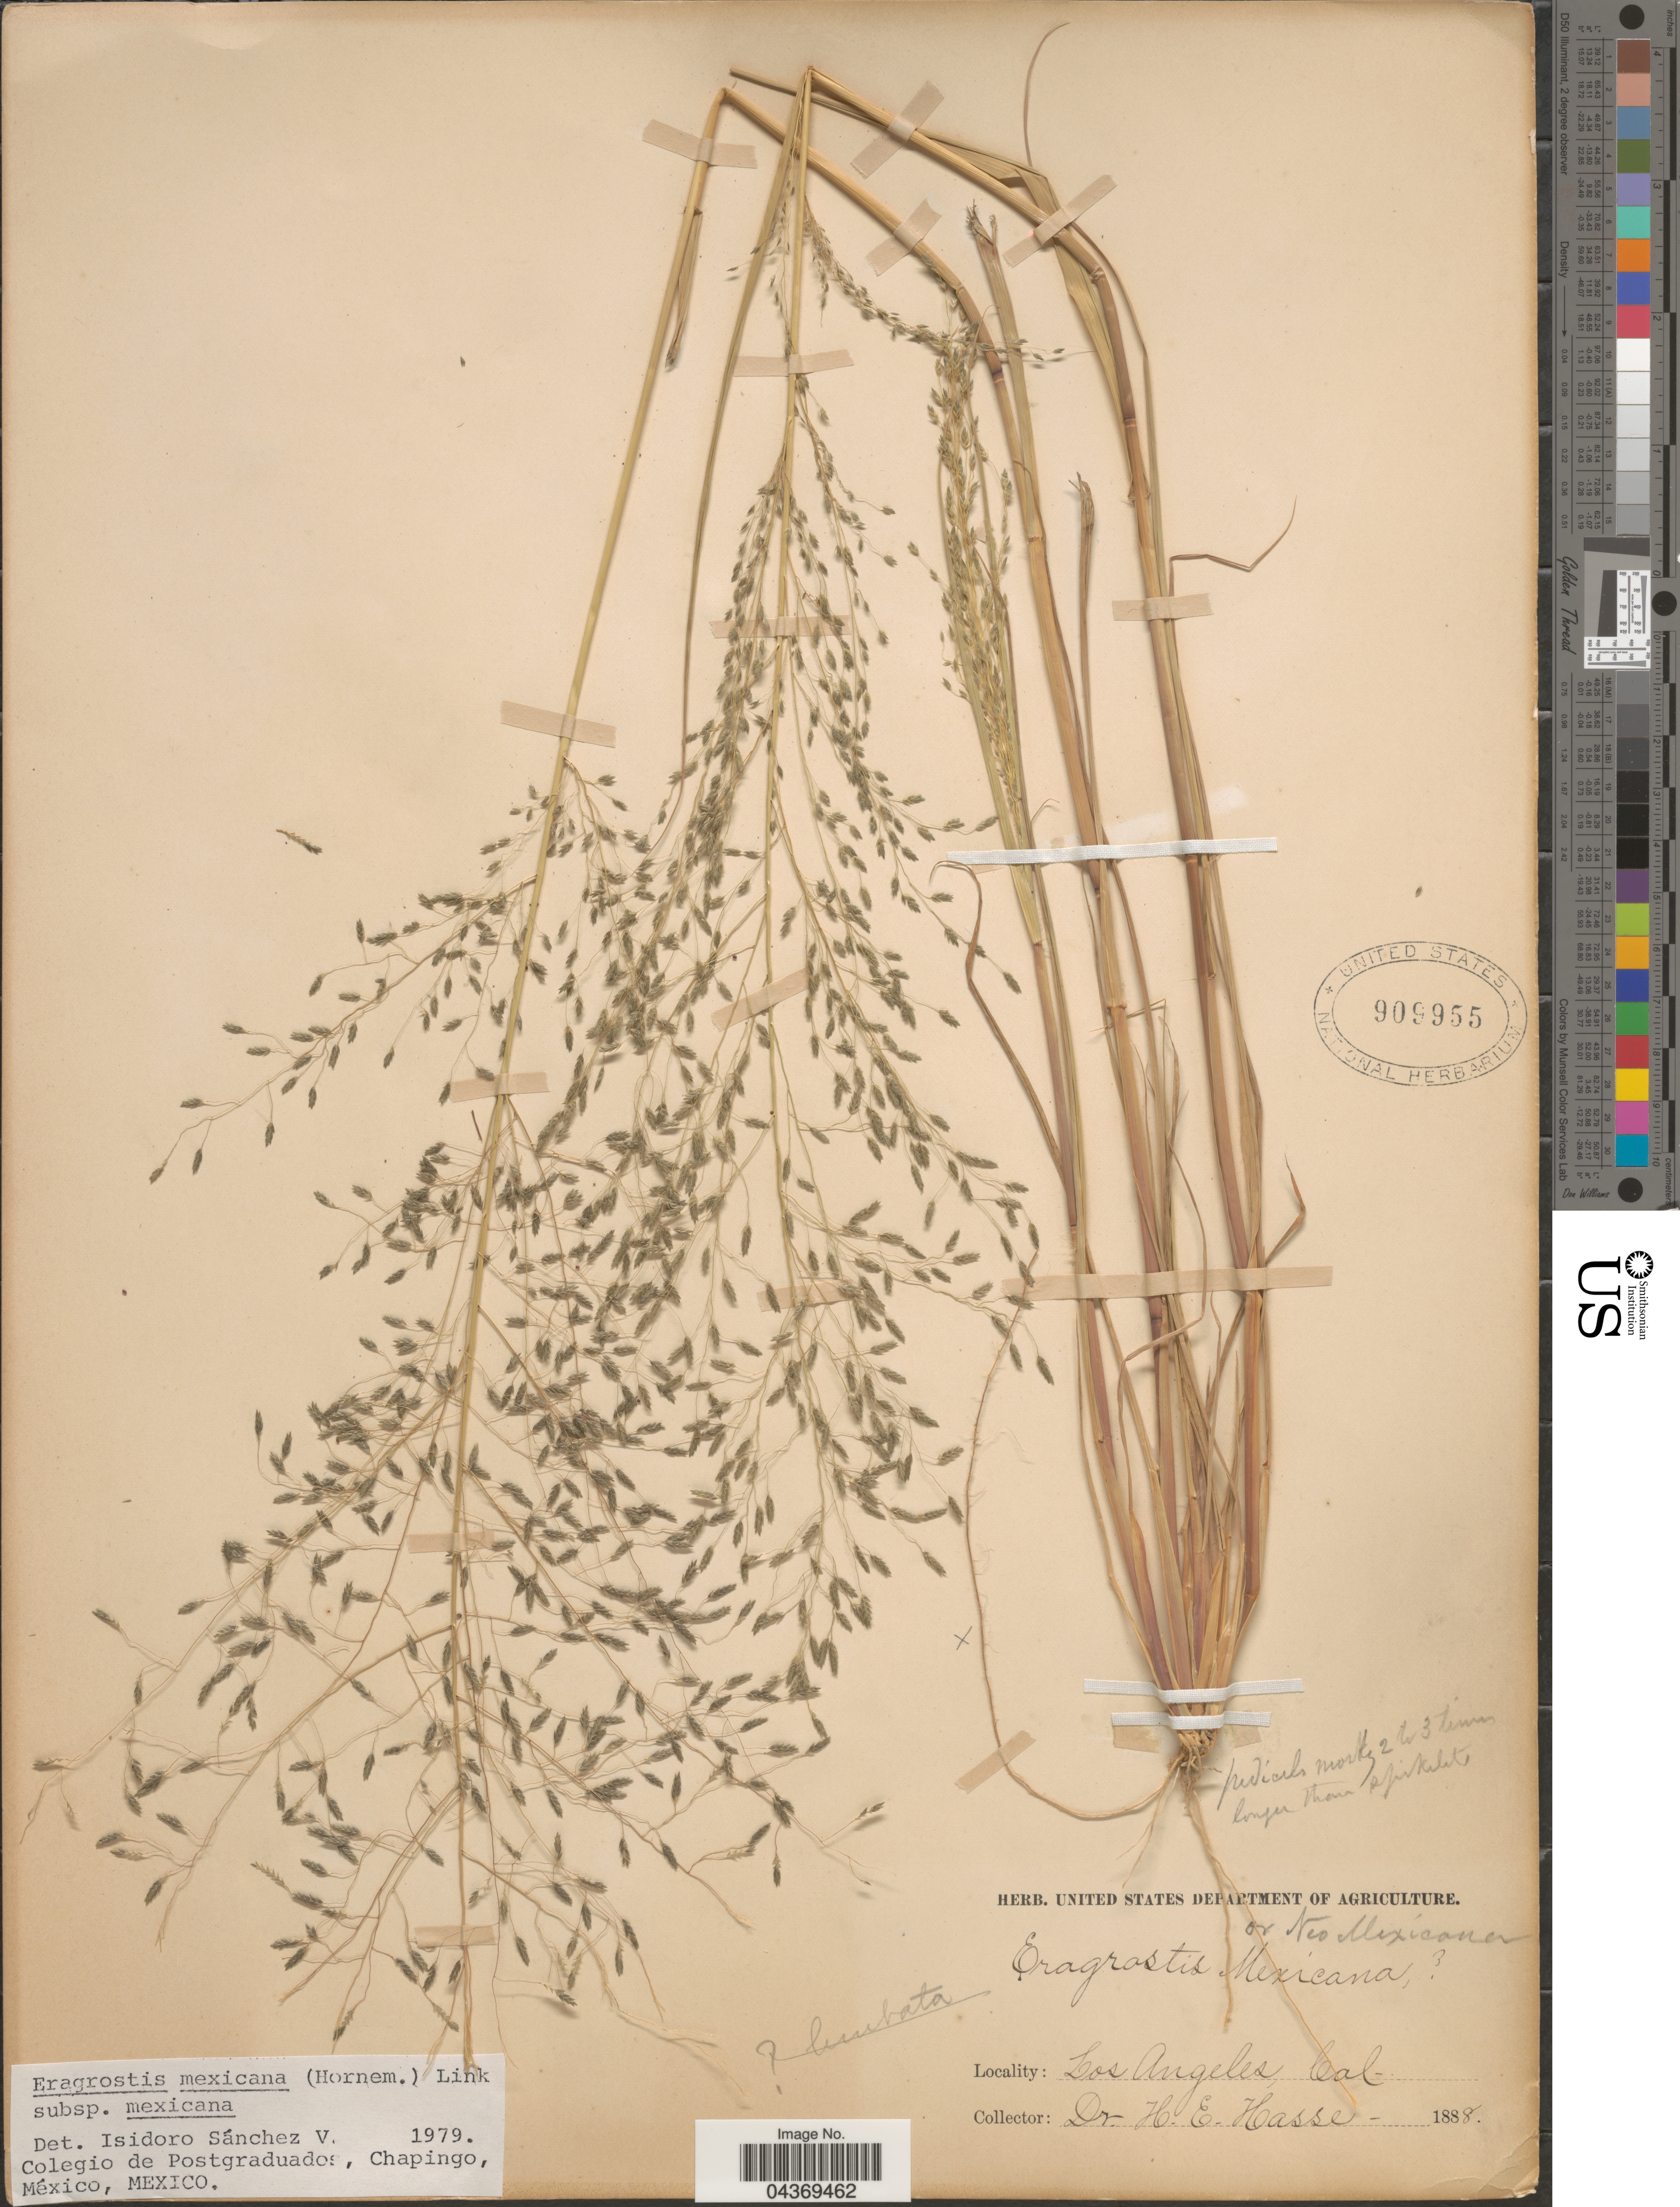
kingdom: Plantae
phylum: Tracheophyta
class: Liliopsida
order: Poales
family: Poaceae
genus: Eragrostis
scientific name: Eragrostis mexicana subsp. mexicana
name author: (Hornem.) Link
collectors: H. E. Hasse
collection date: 1888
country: United States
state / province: California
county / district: Los Angeles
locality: Los Angeles.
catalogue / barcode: US 909955